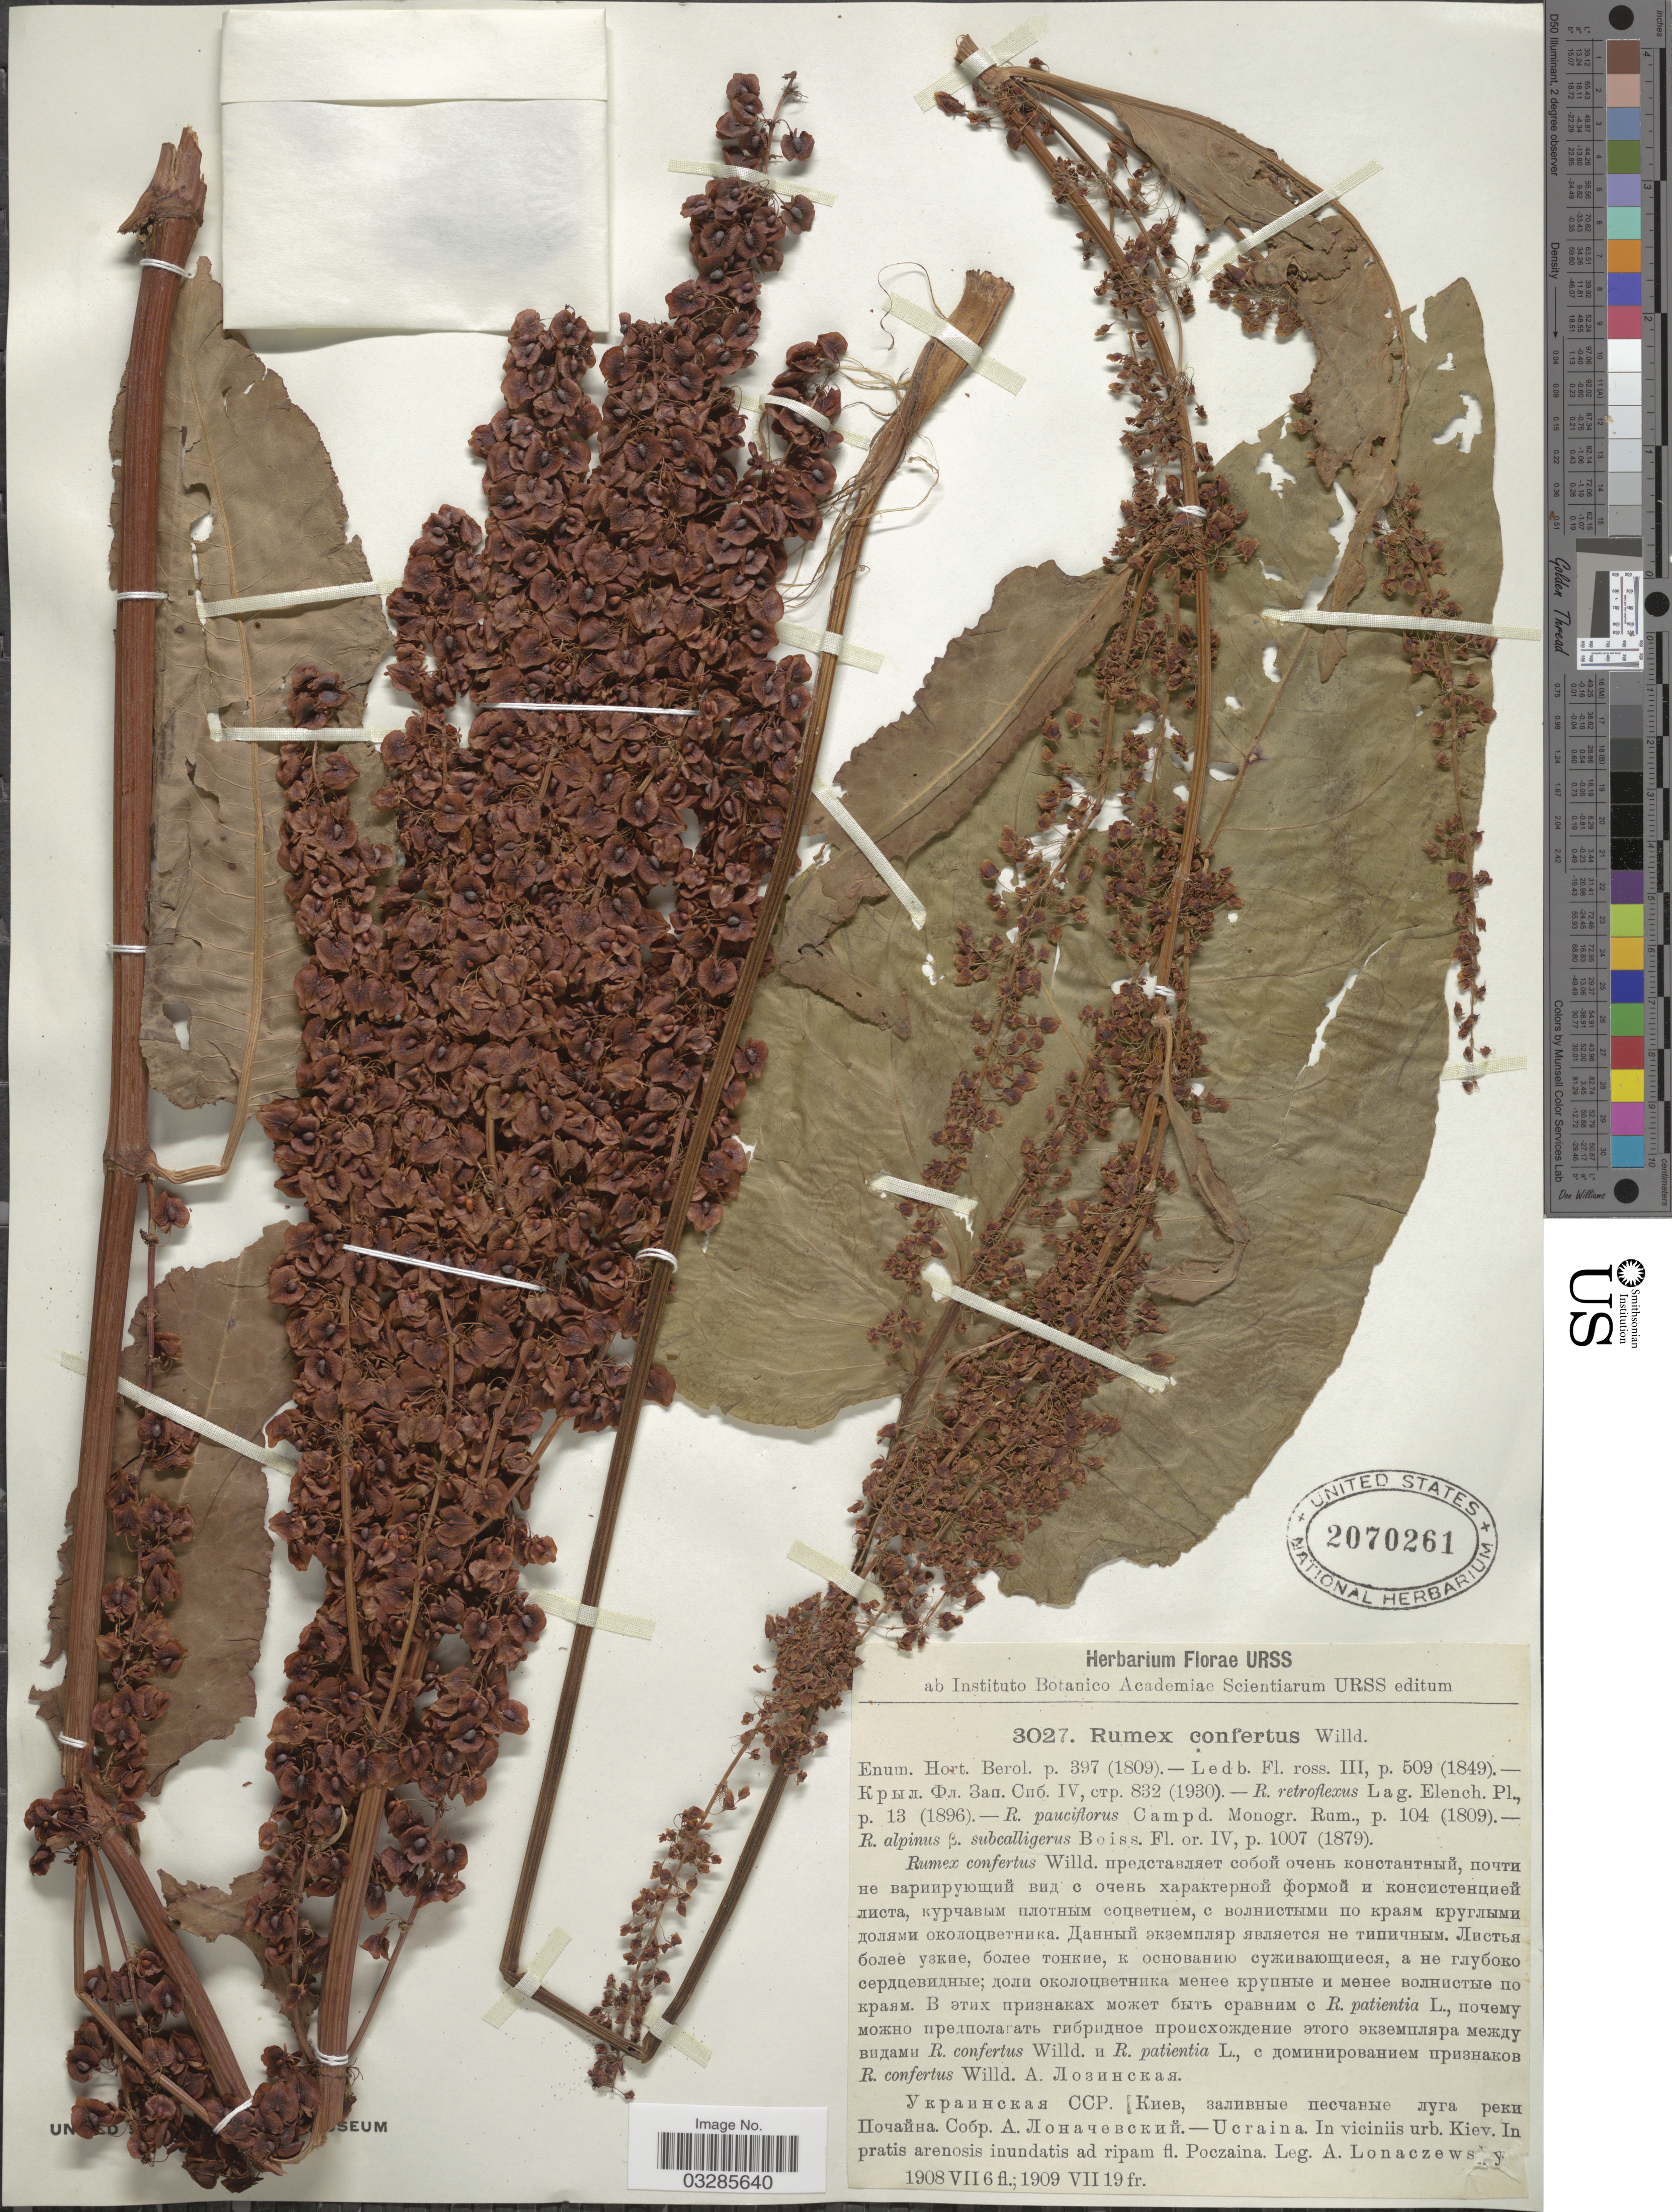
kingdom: Plantae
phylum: Tracheophyta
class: Magnoliopsida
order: Caryophyllales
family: Polygonaceae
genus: Rumex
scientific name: Rumex confertus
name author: Willd.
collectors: A. Lonaczewsky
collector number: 3027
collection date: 1908-07-06/1909-07-19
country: Ukraine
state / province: Kiev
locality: In viciniis urb. Kiev. In pratis arenosis inundatis ad ripam fl. Poczaina.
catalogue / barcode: US 2070261